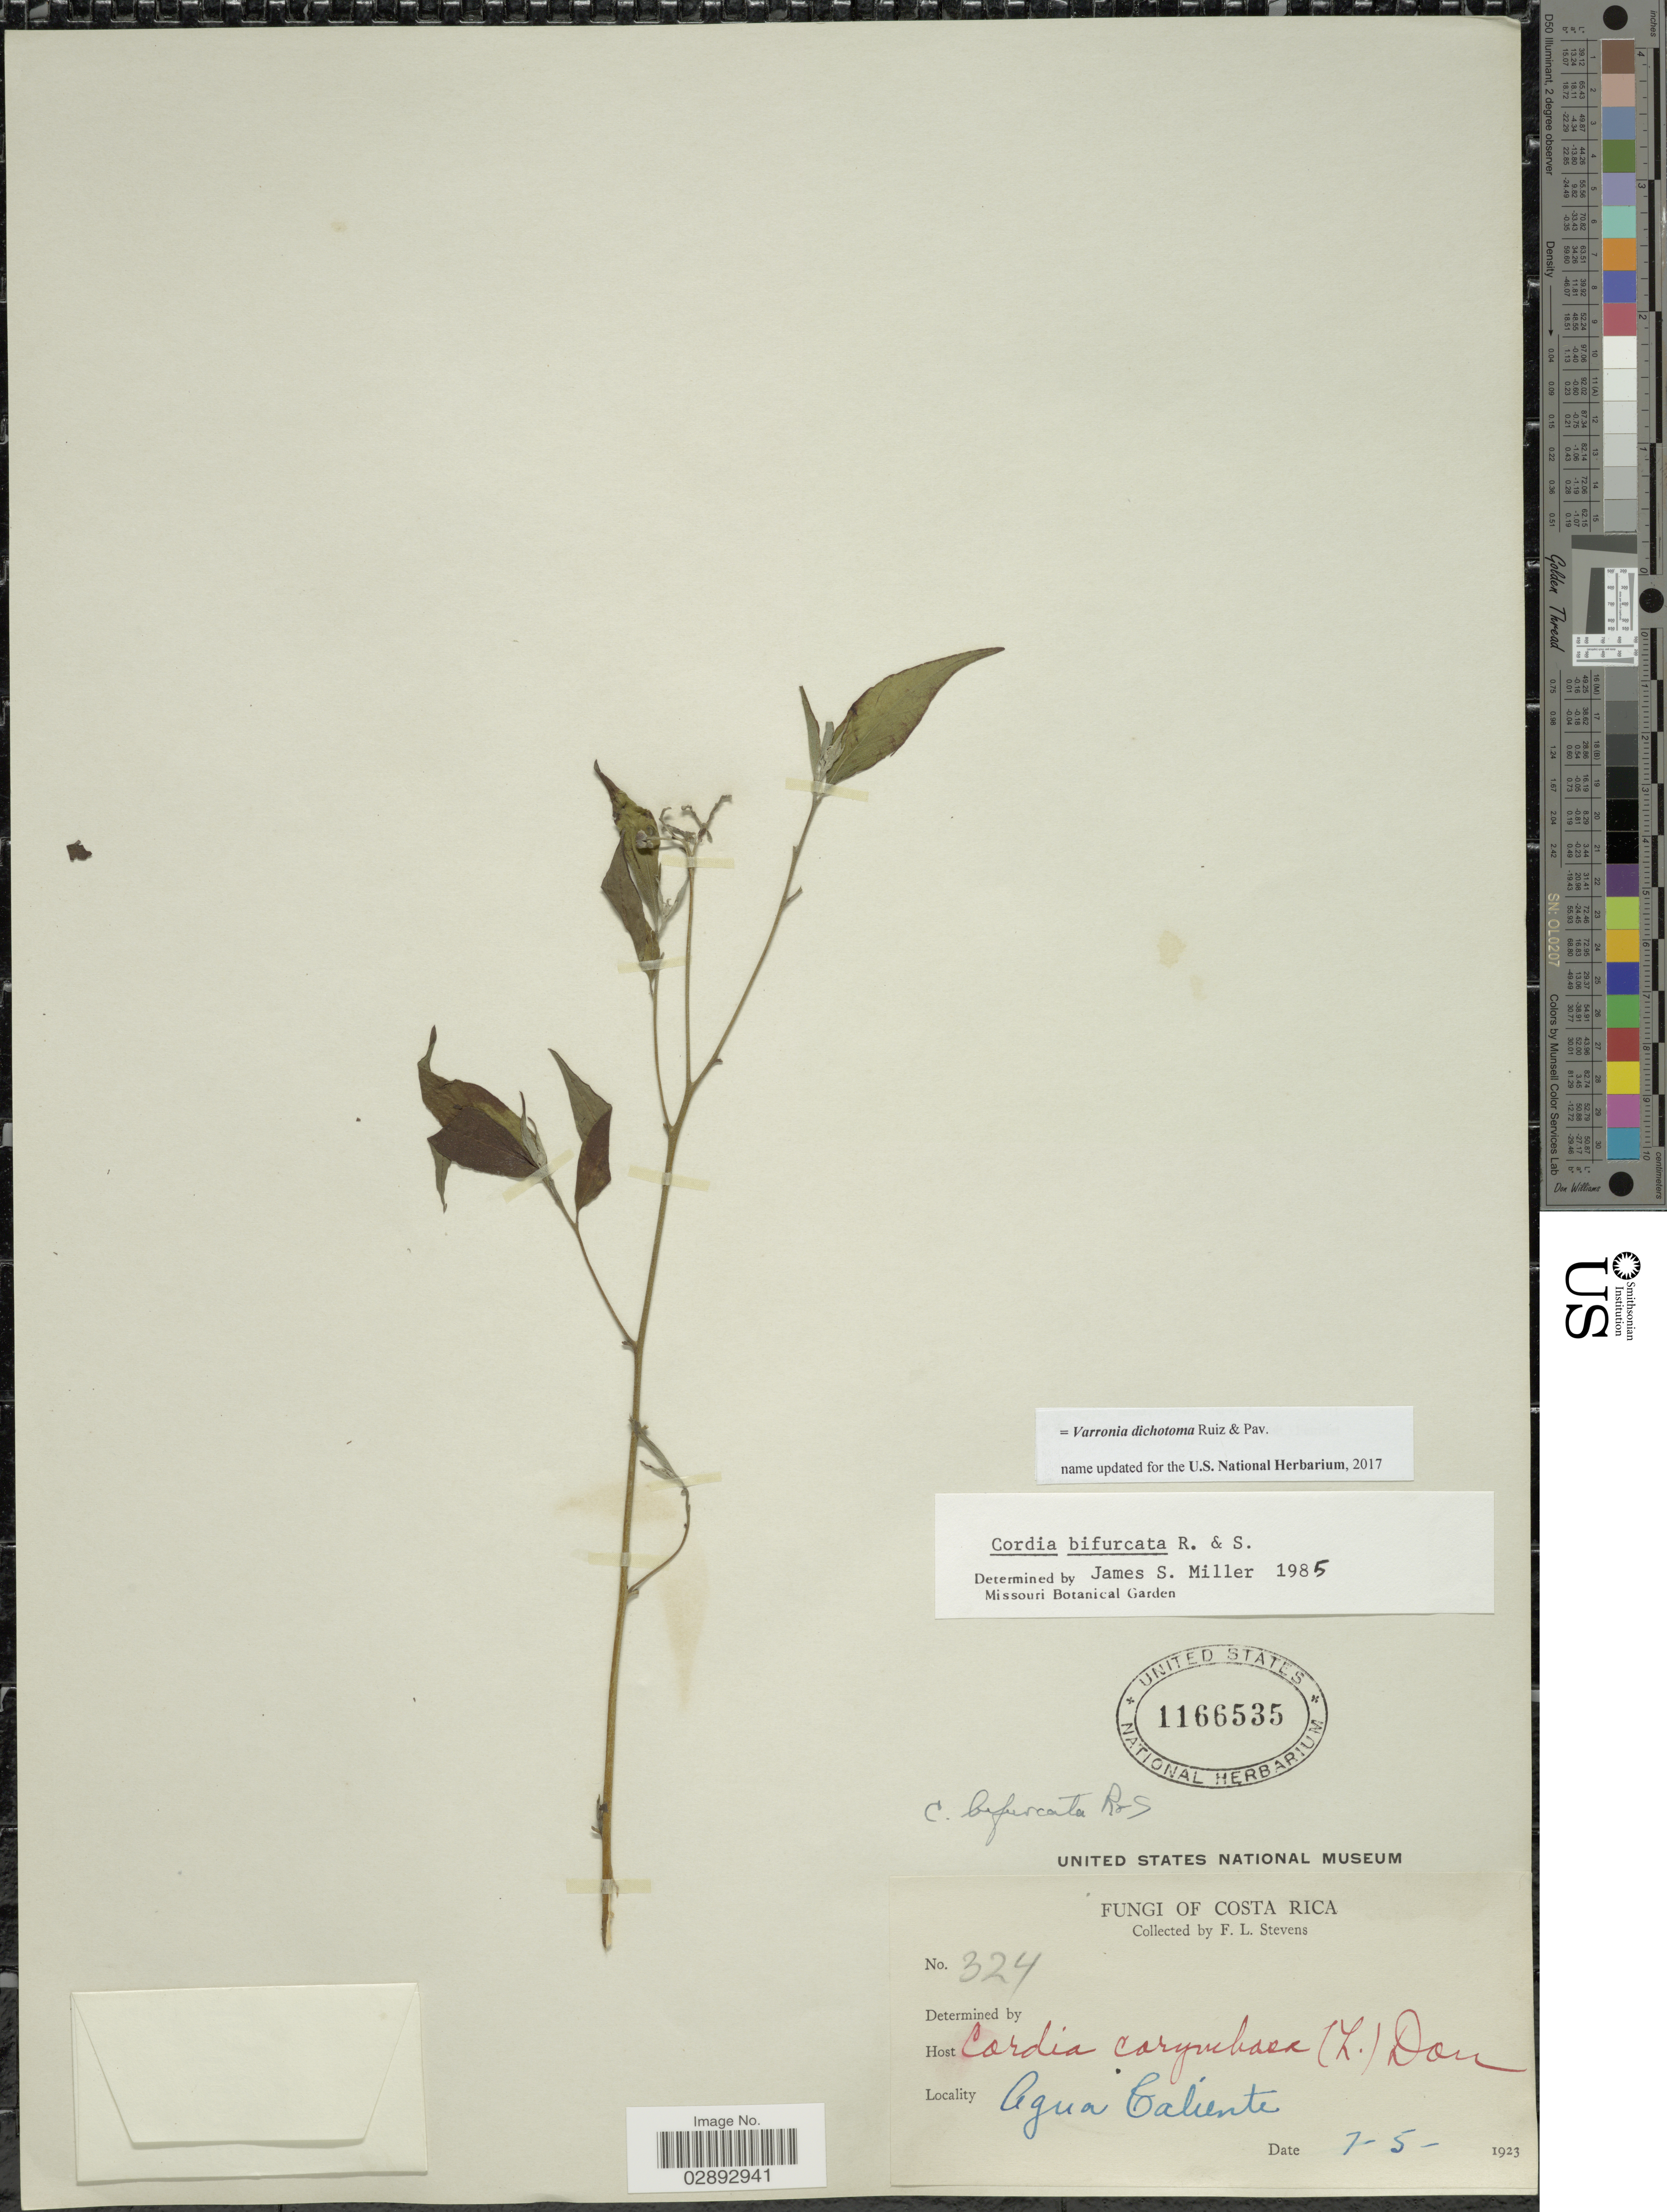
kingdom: Plantae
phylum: Tracheophyta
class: Magnoliopsida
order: Boraginales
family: Cordiaceae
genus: Varronia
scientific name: Varronia dichotoma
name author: Ruiz & Pav.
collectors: F. L. Stevens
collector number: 324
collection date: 1923-05-07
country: Costa Rica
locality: Agua Caliente.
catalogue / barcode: US 1166535